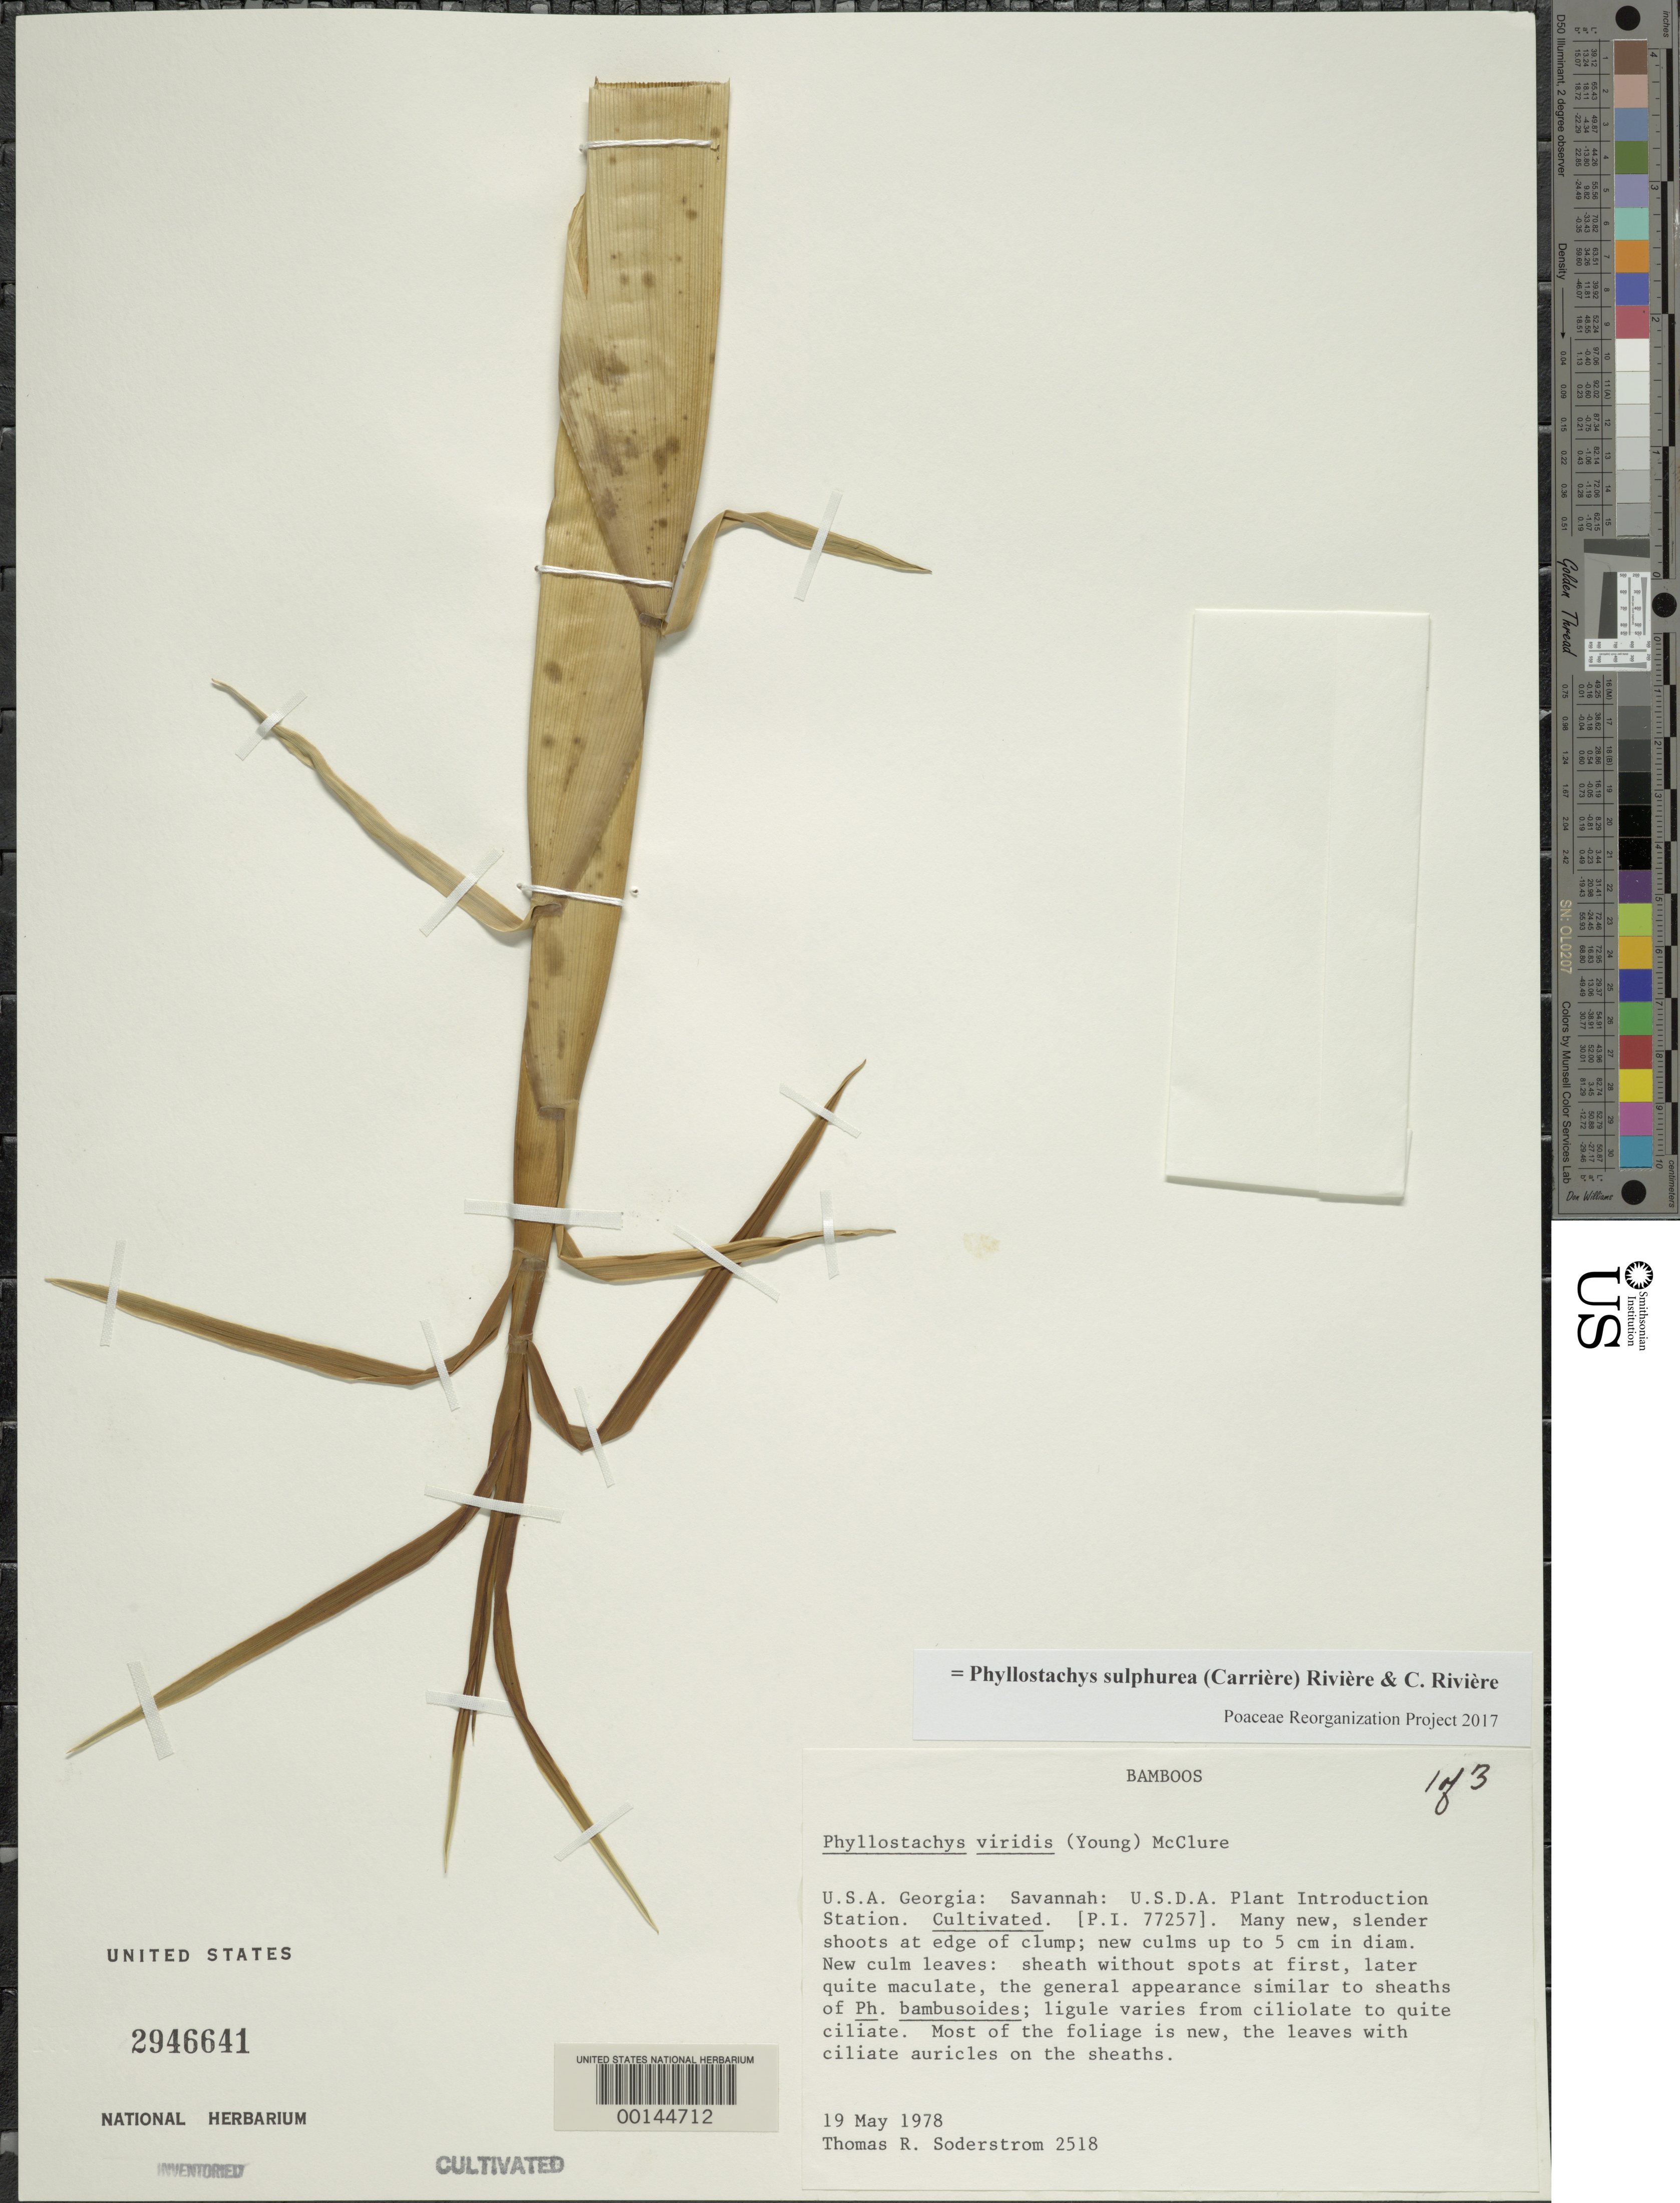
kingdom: Plantae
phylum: Tracheophyta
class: Liliopsida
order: Poales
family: Poaceae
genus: Phyllostachys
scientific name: Phyllostachys sulphurea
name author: (Carrière) Rivière & C. Rivière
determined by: Poaceae Reorganization Project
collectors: T. R. Soderstrom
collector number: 2518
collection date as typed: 19 May 1978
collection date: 1978-05-19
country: United States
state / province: Georgia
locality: Savannah, barbour lathrop p.i. garden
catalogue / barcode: US 2946641